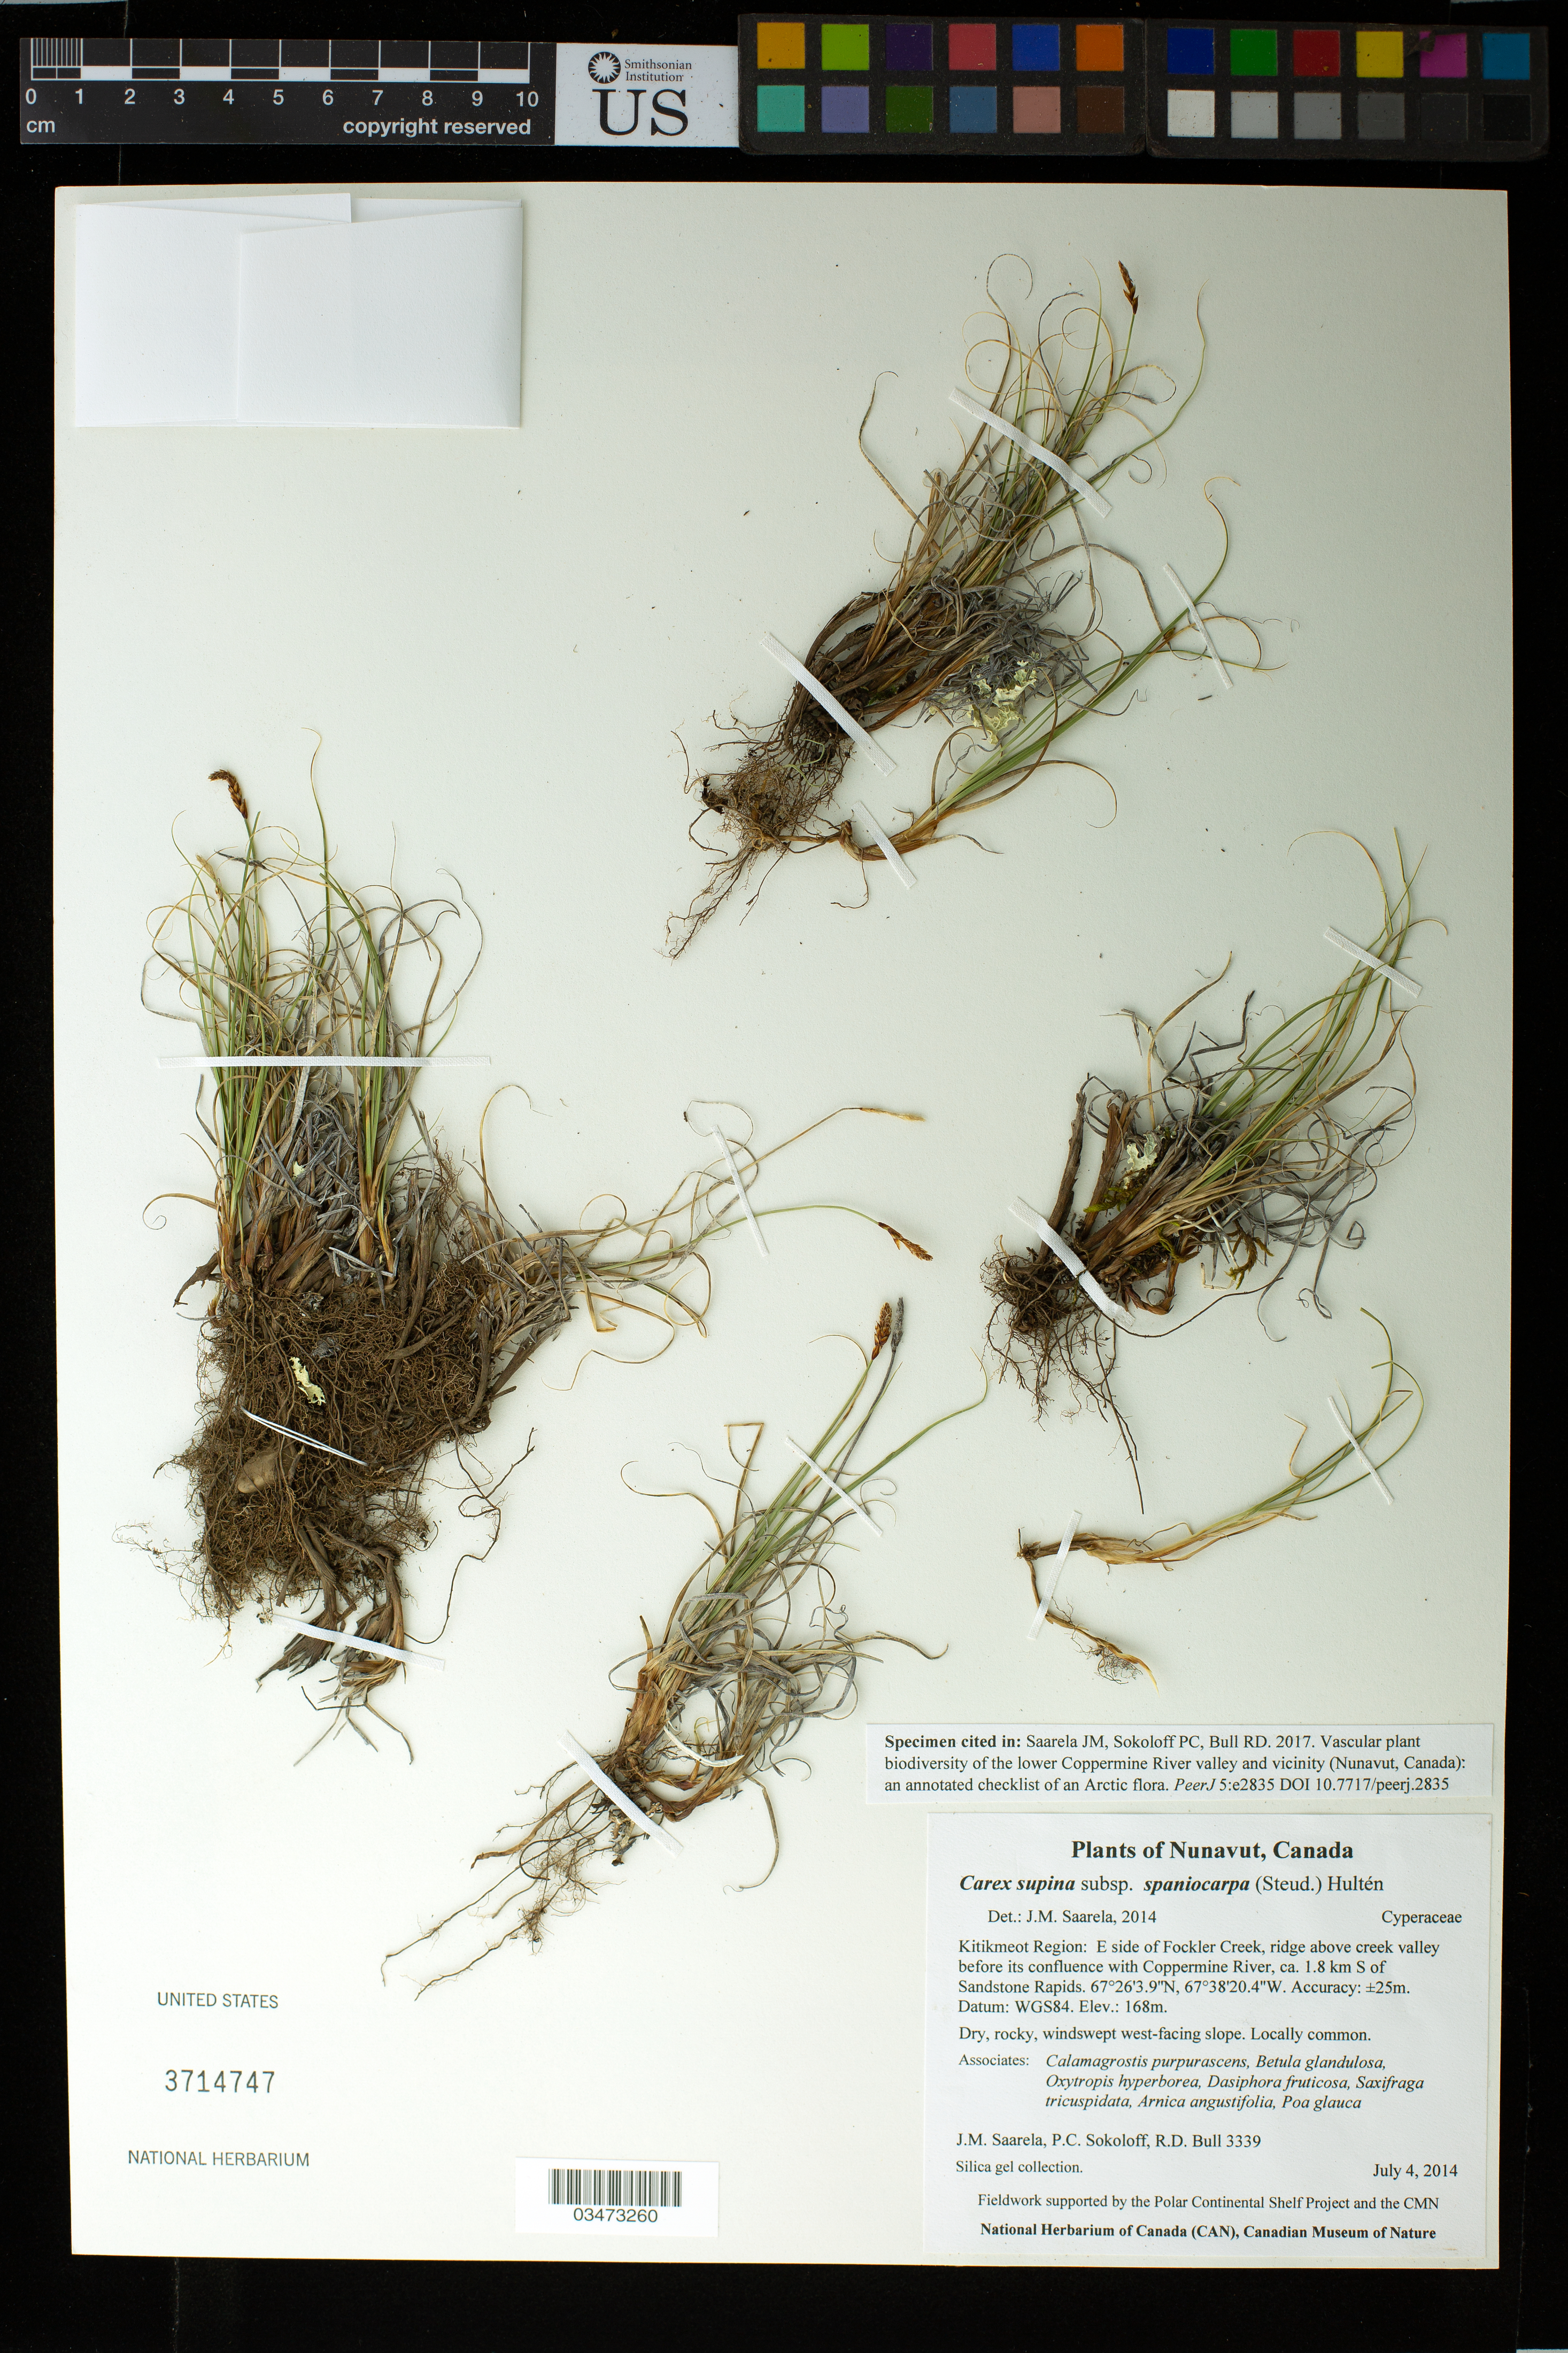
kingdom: Plantae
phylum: Tracheophyta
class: Liliopsida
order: Poales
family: Cyperaceae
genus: Carex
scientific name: Carex supina subsp. spaniocarpa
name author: (Steud.) Hultén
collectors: J. Saarela, P. Sokoloff & R. Bull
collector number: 3339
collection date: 2014-07-04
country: Canada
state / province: Nunavut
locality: Kitikmeot Region: E side of Fockler Creek, ridge above creek valley before its confluence with Coppermine River, ca. 1.8 km S of Sandstone Rapids.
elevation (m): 168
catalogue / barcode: US 3714747